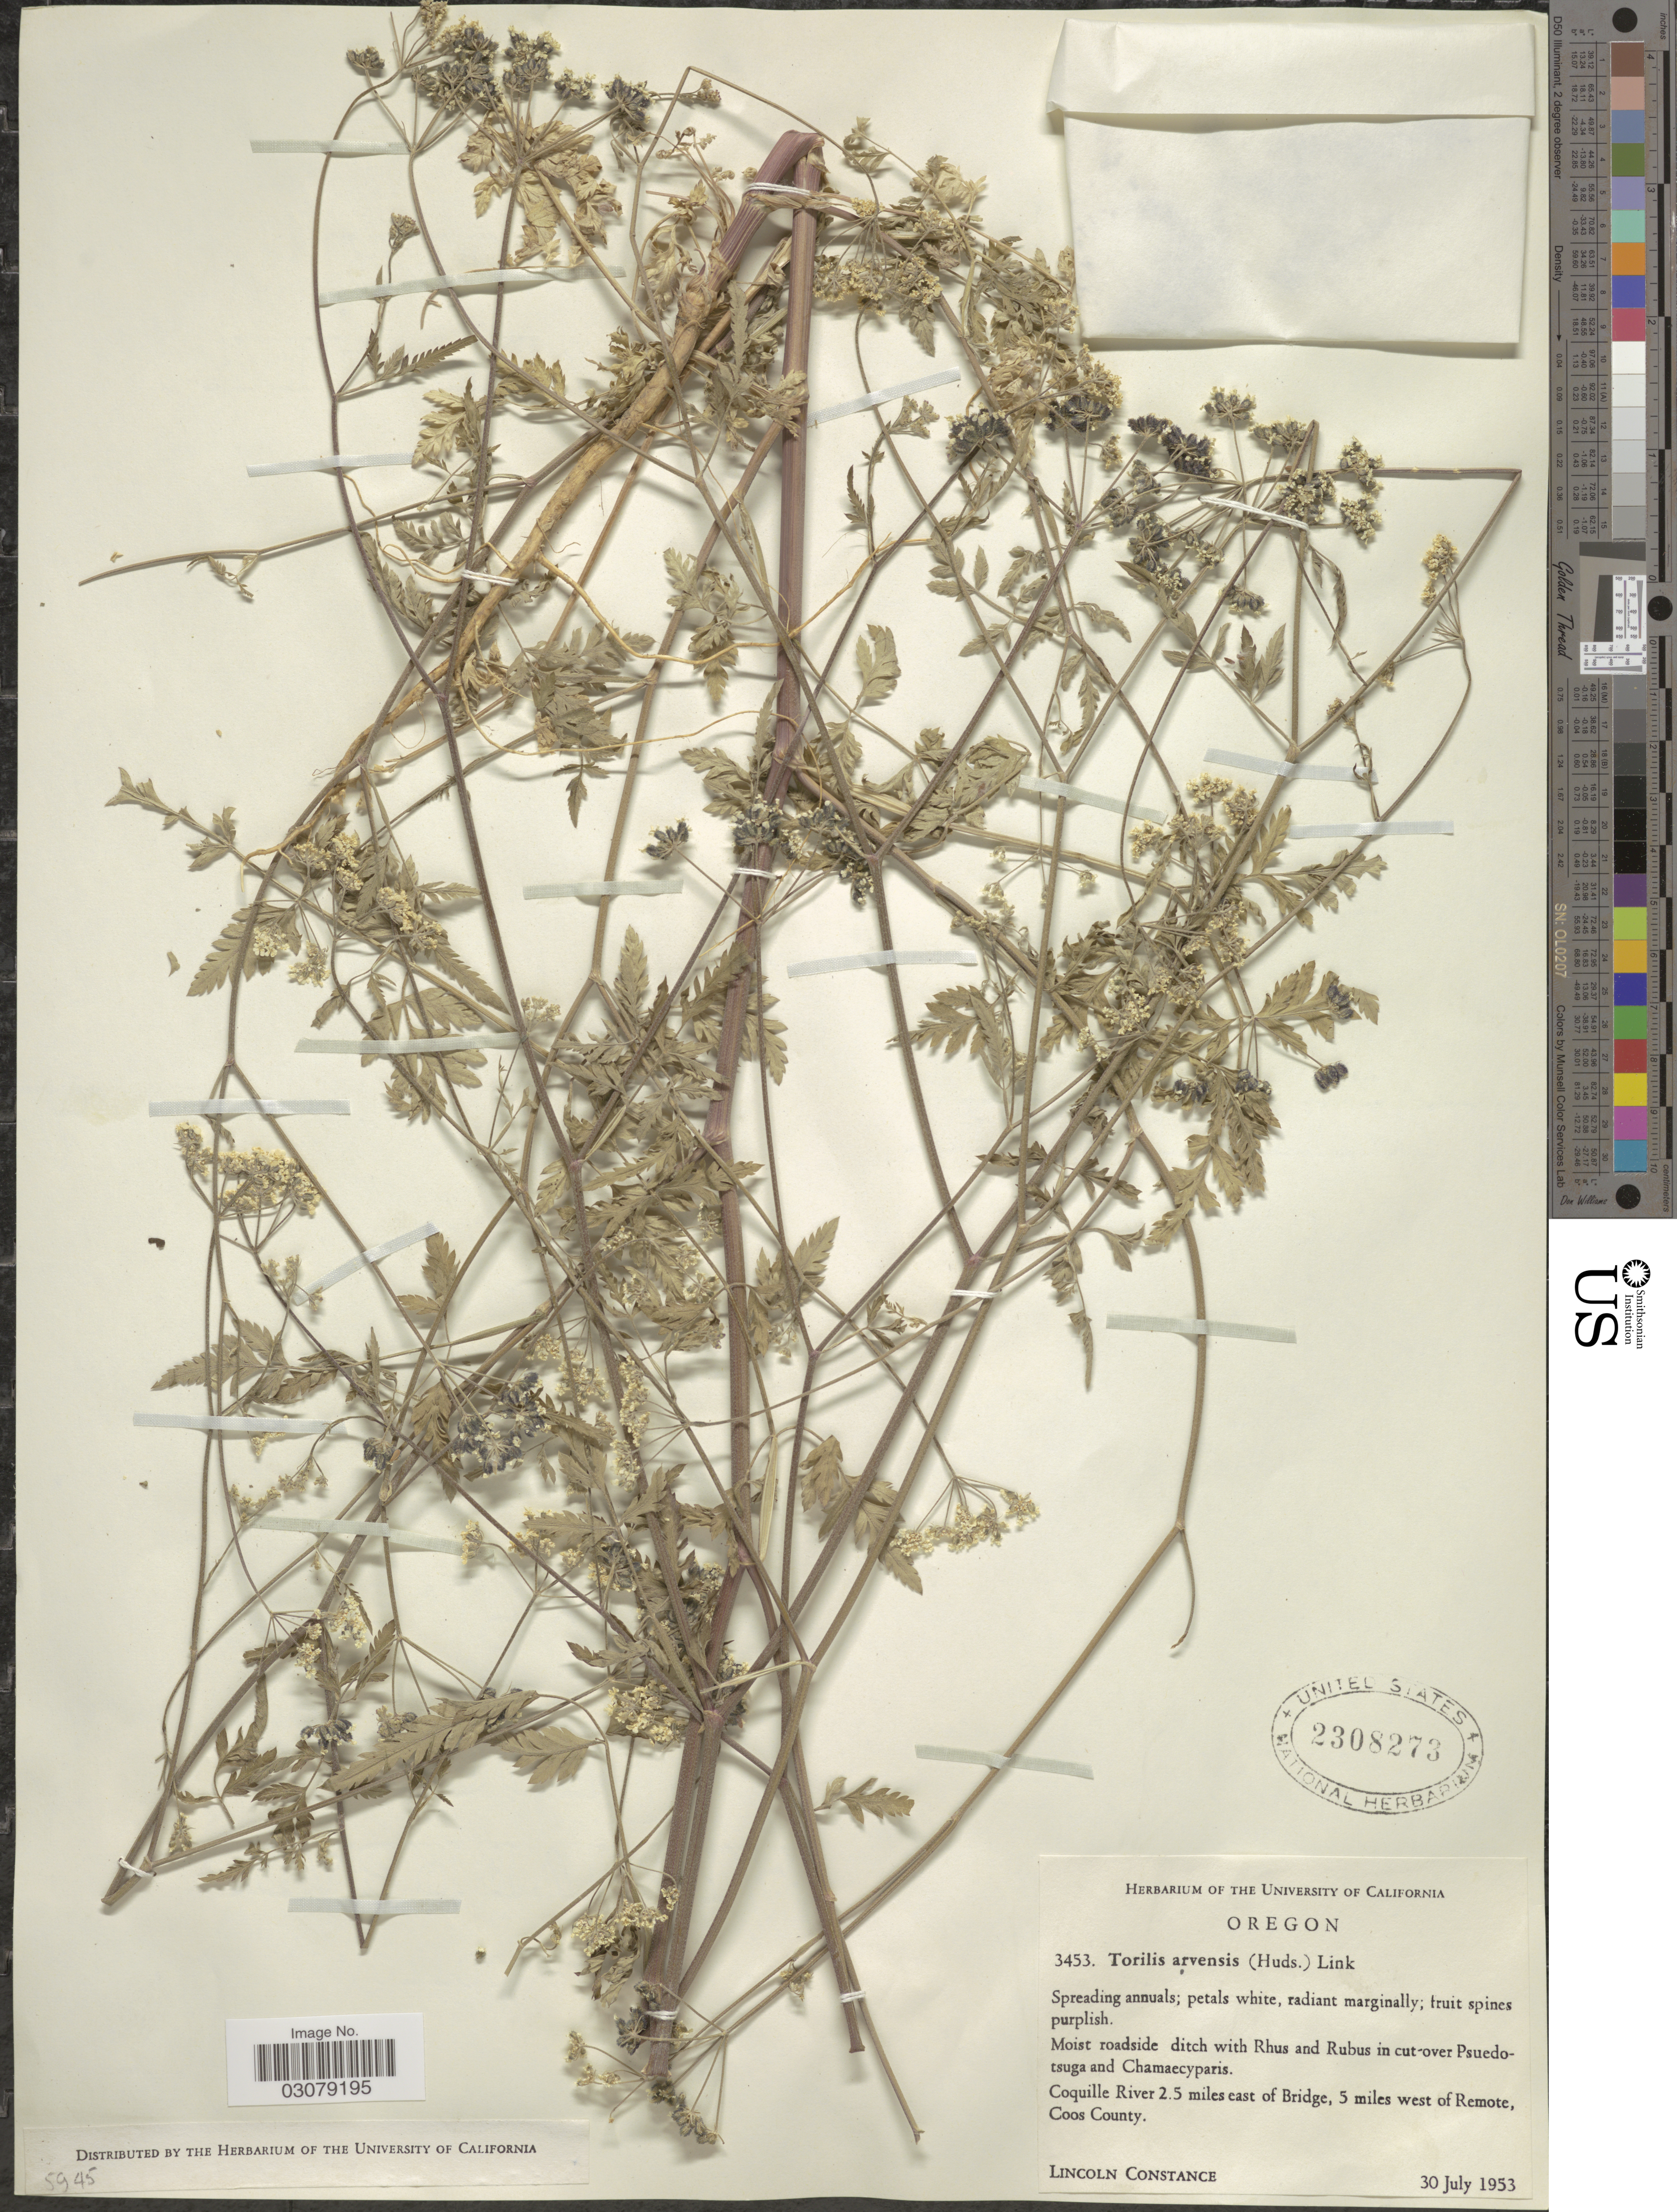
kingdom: Plantae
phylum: Tracheophyta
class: Magnoliopsida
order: Apiales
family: Apiaceae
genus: Torilis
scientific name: Torilis arvensis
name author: (Huds.) Link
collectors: L. Constance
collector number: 3453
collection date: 1953-07-30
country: United States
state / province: Oregon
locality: Coquille River 2.5 miles east of Bridge, 5 miles west of Remote, Coos County.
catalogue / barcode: US 2308273